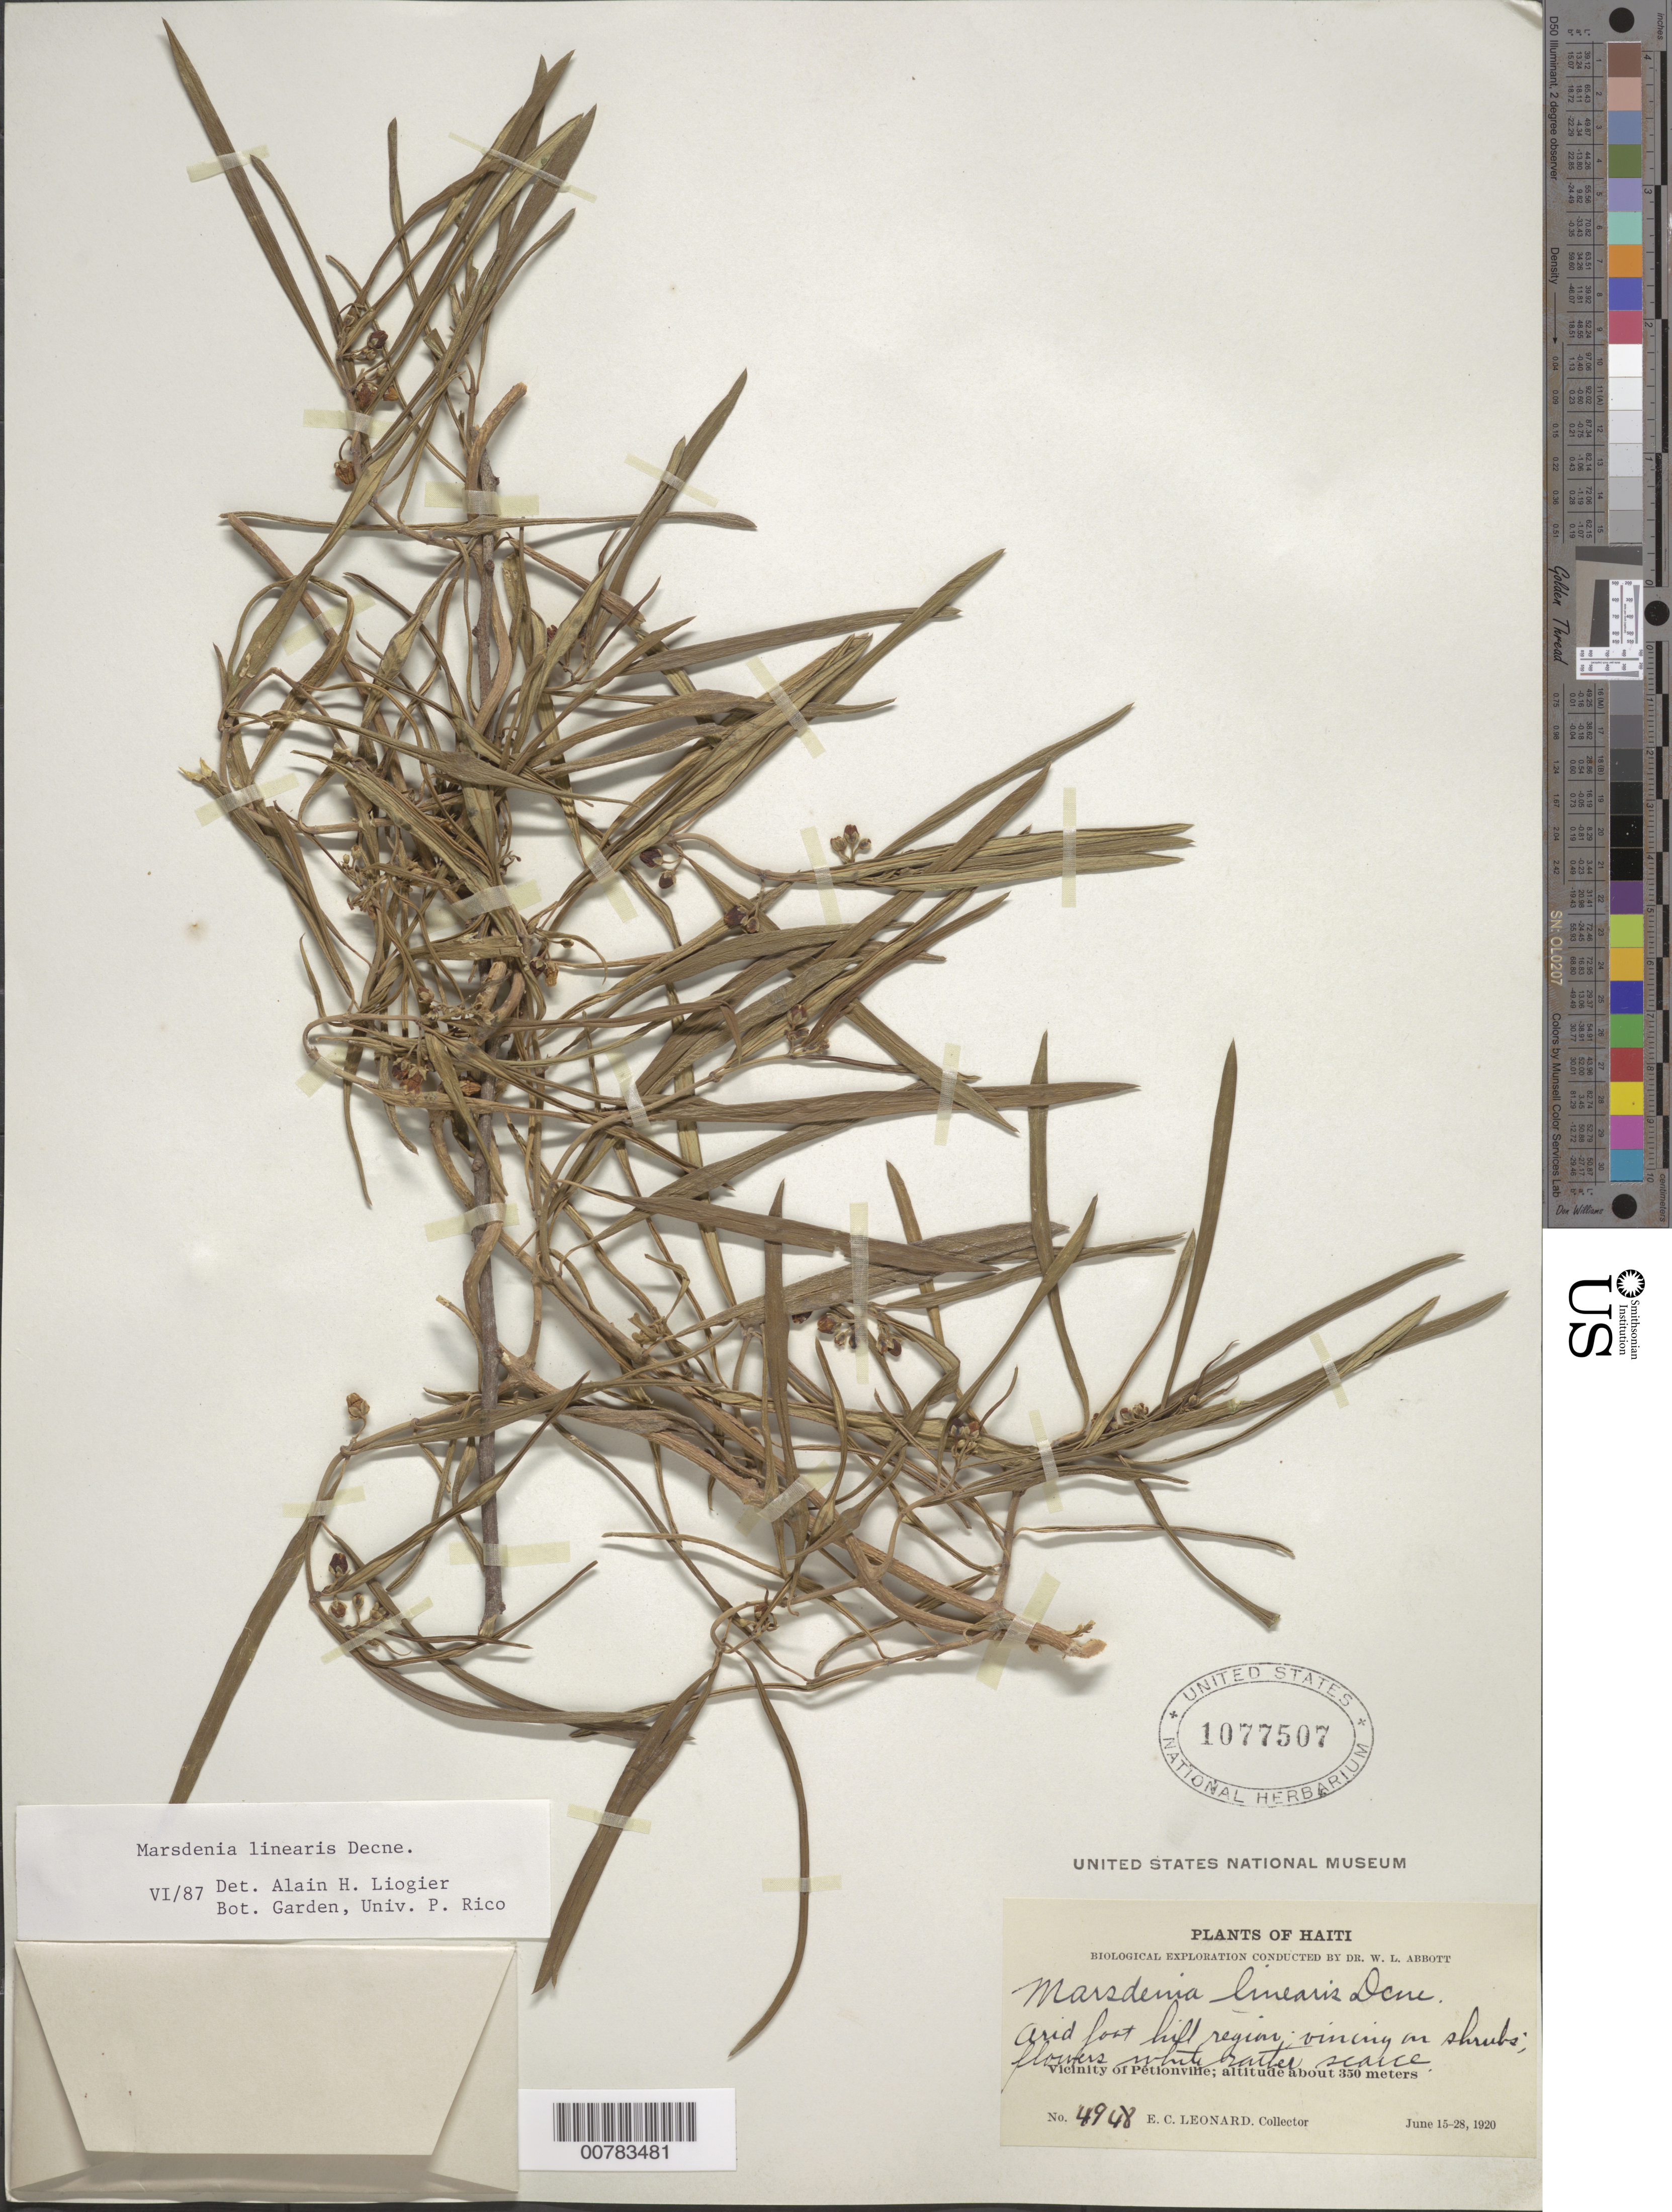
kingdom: Plantae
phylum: Tracheophyta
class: Magnoliopsida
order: Gentianales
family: Apocynaceae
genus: Marsdenia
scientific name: Marsdenia linearis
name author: Decne.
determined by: Liogier, Alain H.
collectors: E. C. Leonard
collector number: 4948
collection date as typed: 15 Jun 1920 28 Jun 1920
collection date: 1920-06-15/1920-06-28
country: Haiti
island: Hispaniola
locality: Vicinity of Pétionville.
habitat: Arid foot hill region.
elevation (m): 350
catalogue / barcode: US 1077507